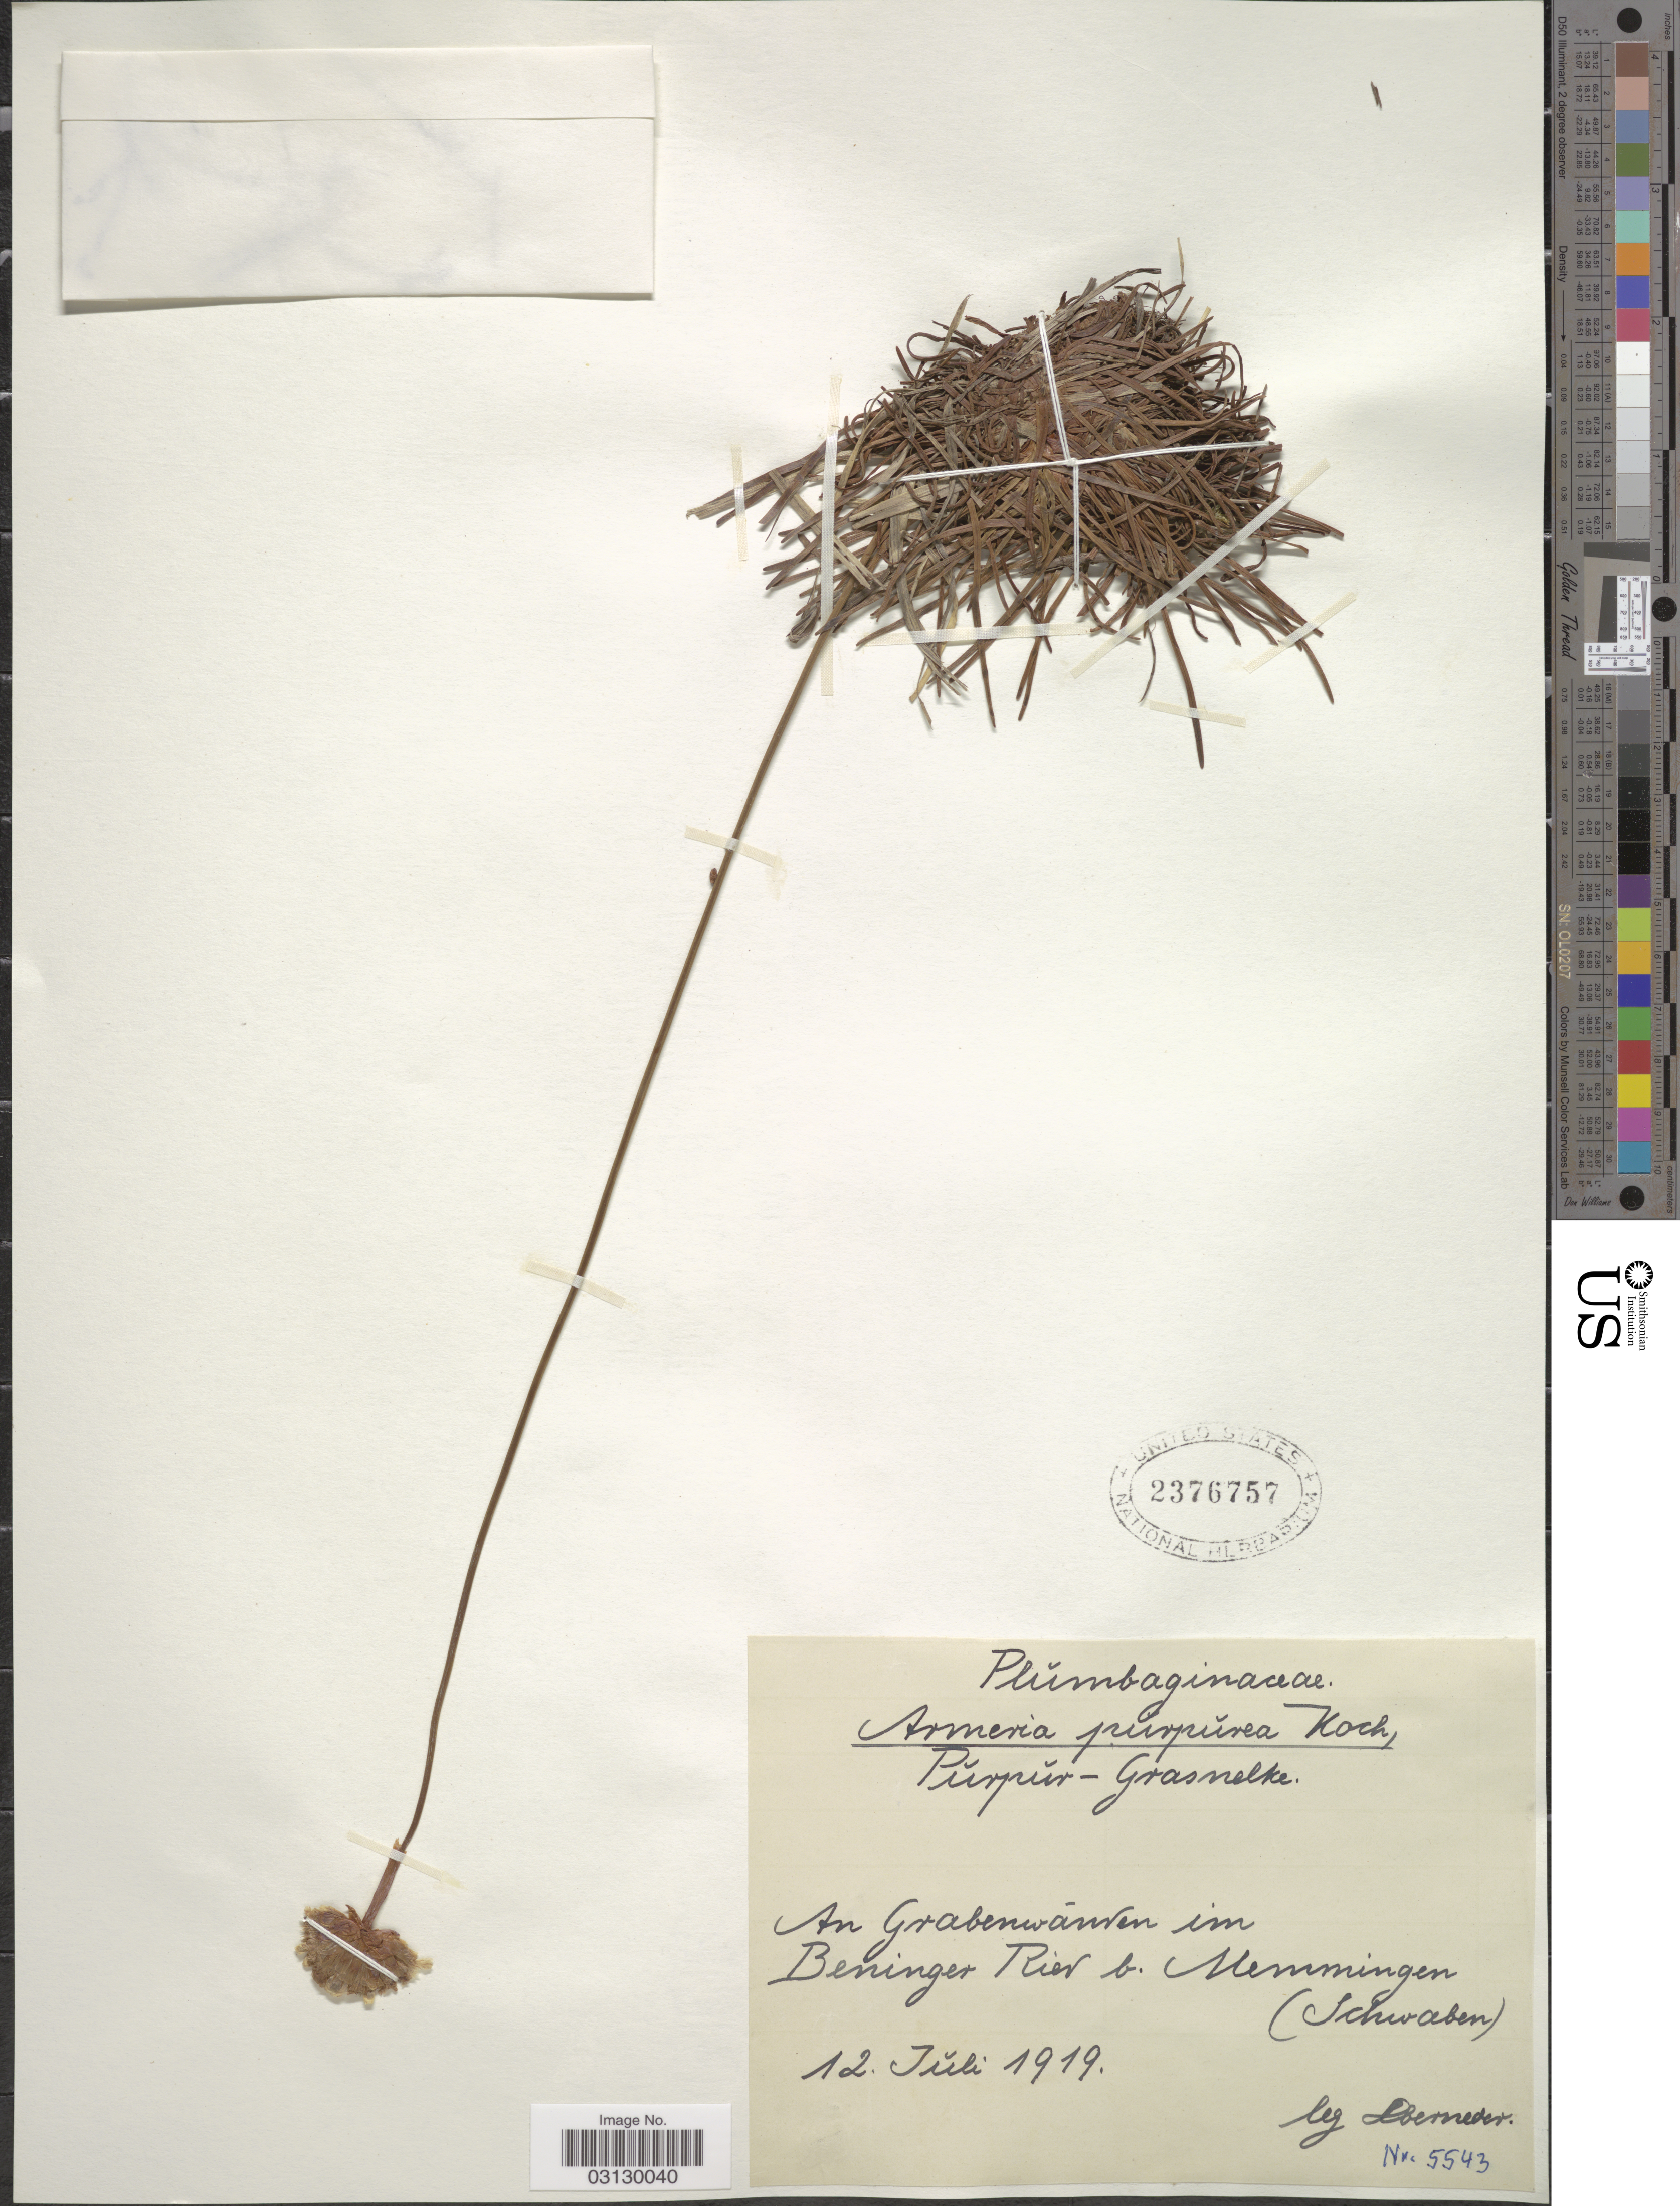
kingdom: Plantae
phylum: Tracheophyta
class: Magnoliopsida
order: Caryophyllales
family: Plumbaginaceae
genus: Armeria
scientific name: Armeria maritima subsp. purpurea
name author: (W.D.J. Koch) Á. Löve & D. Löve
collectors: -- Aberneder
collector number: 5543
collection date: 1919-07-12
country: Germany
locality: An Grabenwánden im Beninger Ried b. Memmingen (Schwaben).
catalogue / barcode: US 2376757